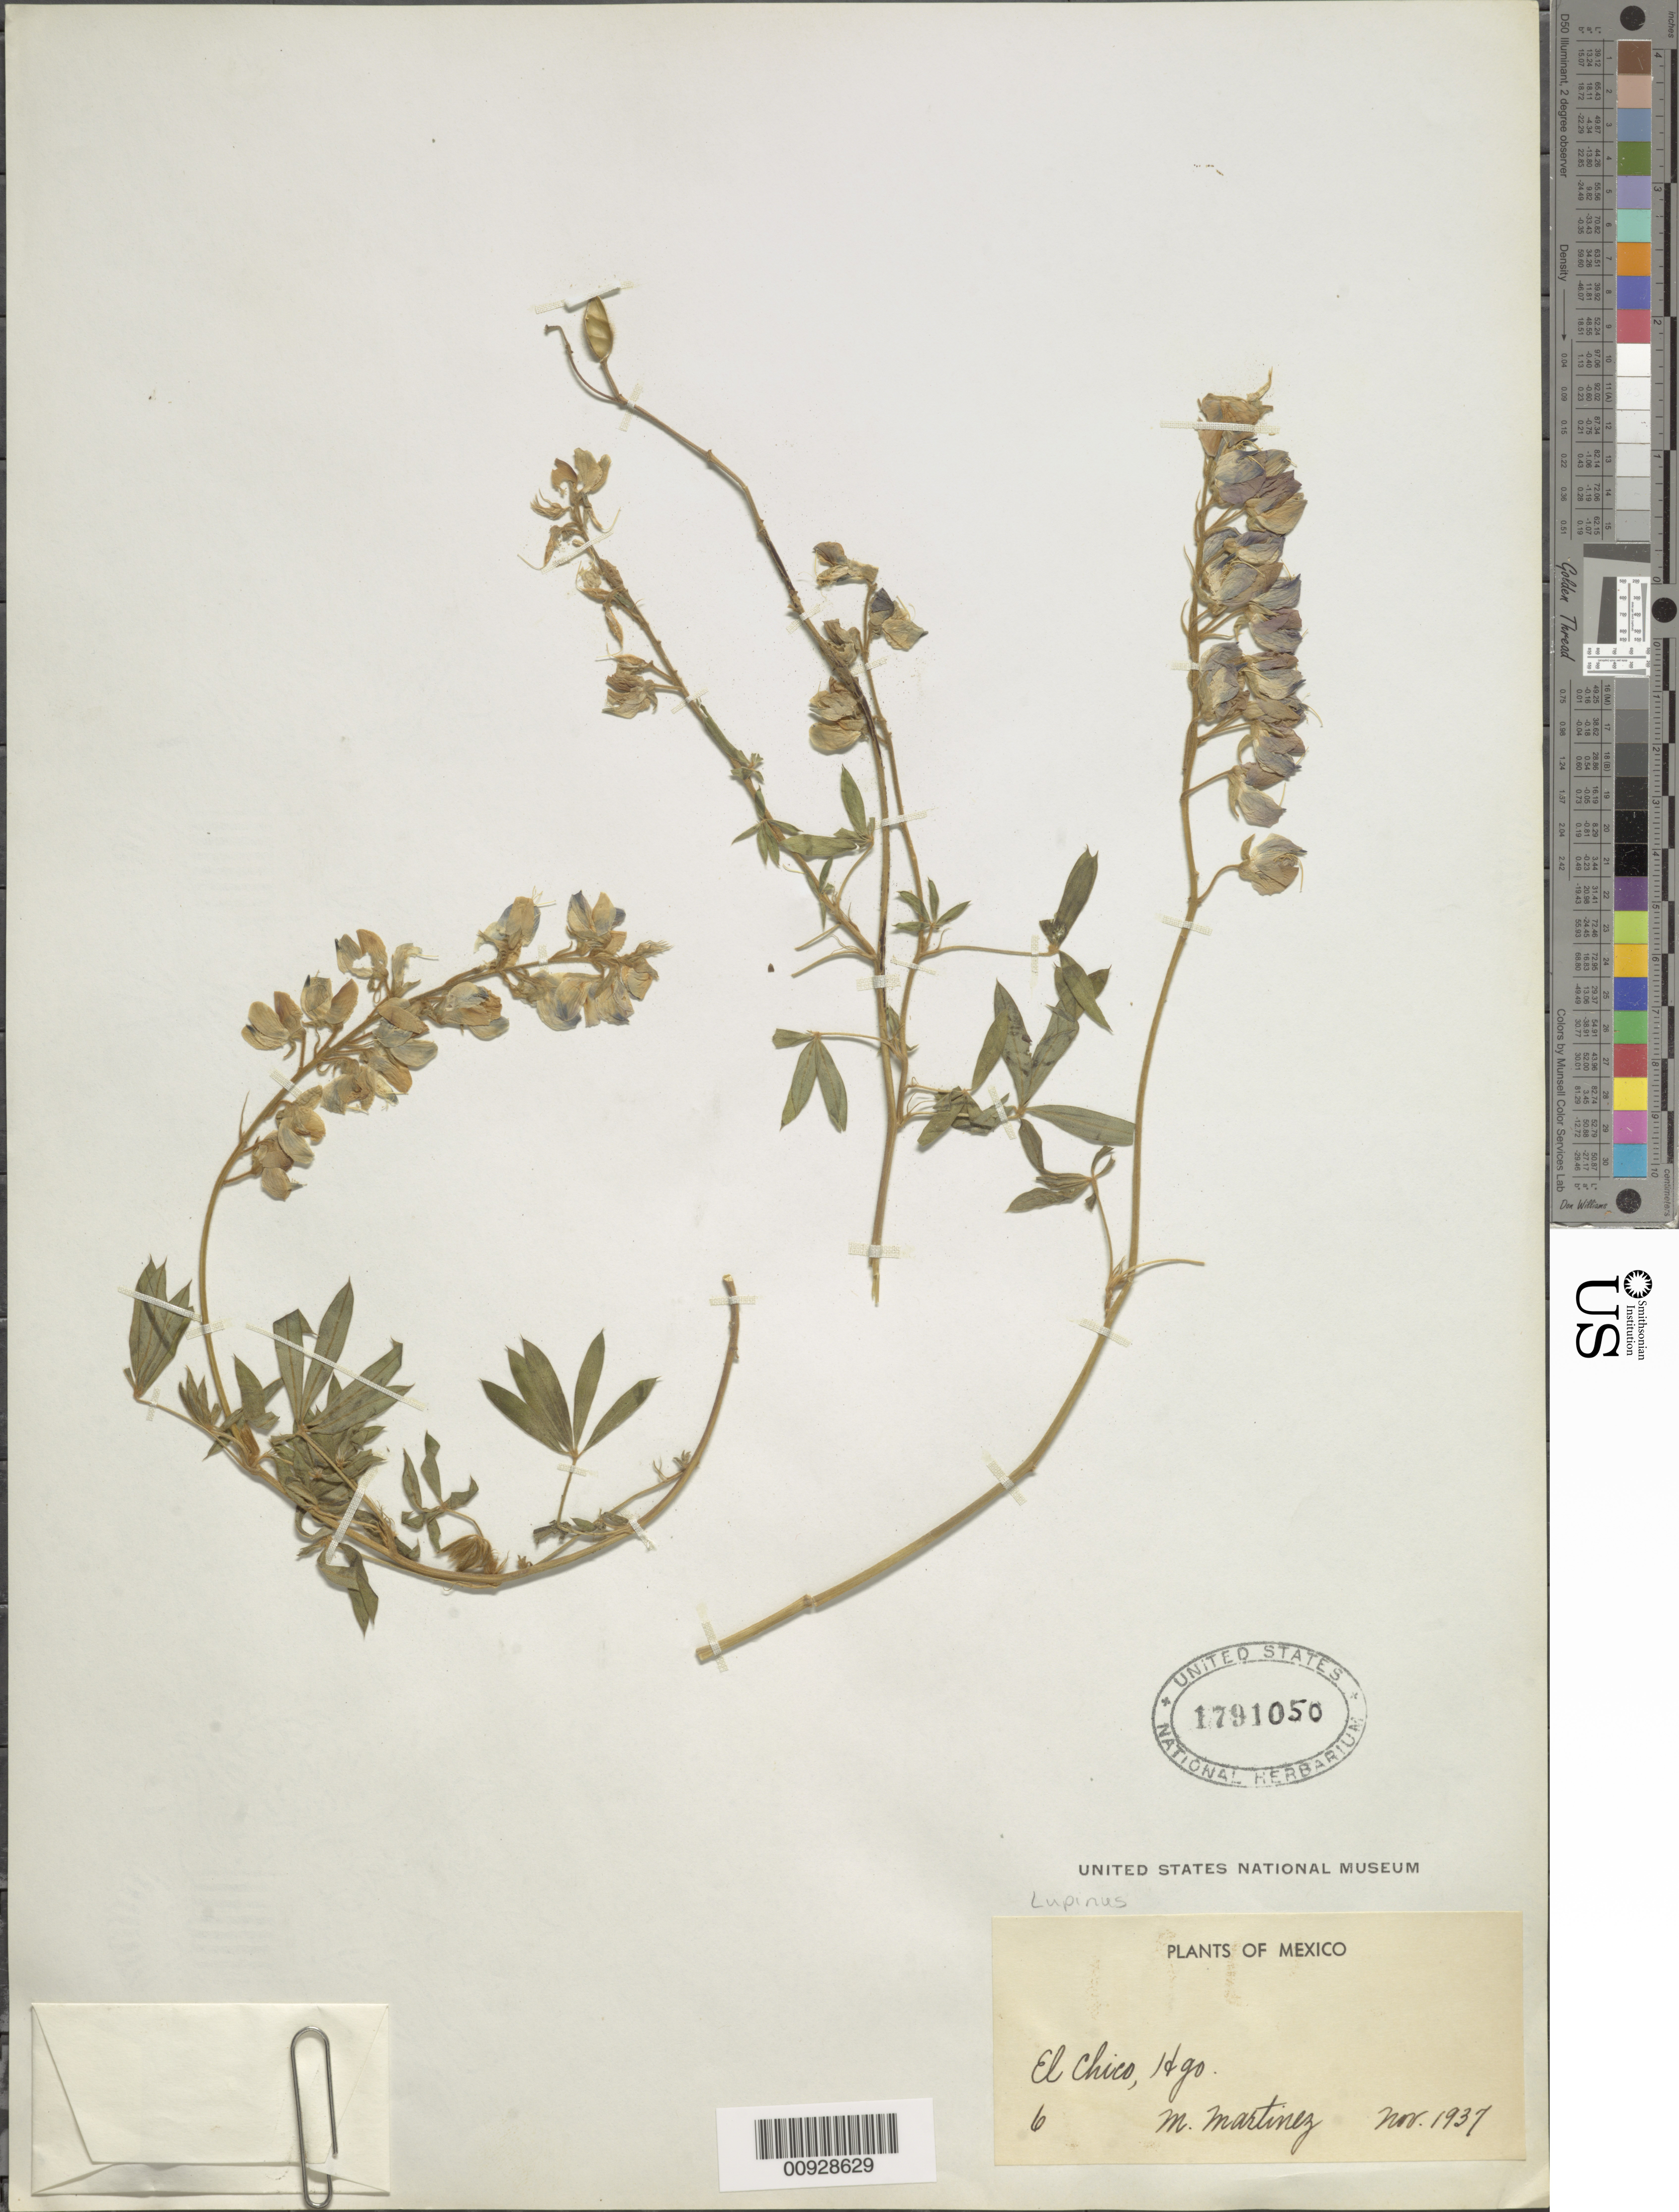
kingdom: Plantae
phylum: Tracheophyta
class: Magnoliopsida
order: Fabales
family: Fabaceae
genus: Lupinus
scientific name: Lupinus sp.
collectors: M. Martinez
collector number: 6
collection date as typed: Nov 1937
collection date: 1937-11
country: Mexico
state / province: Hidalgo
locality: El Chico, Hidalgo.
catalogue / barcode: US 1791050